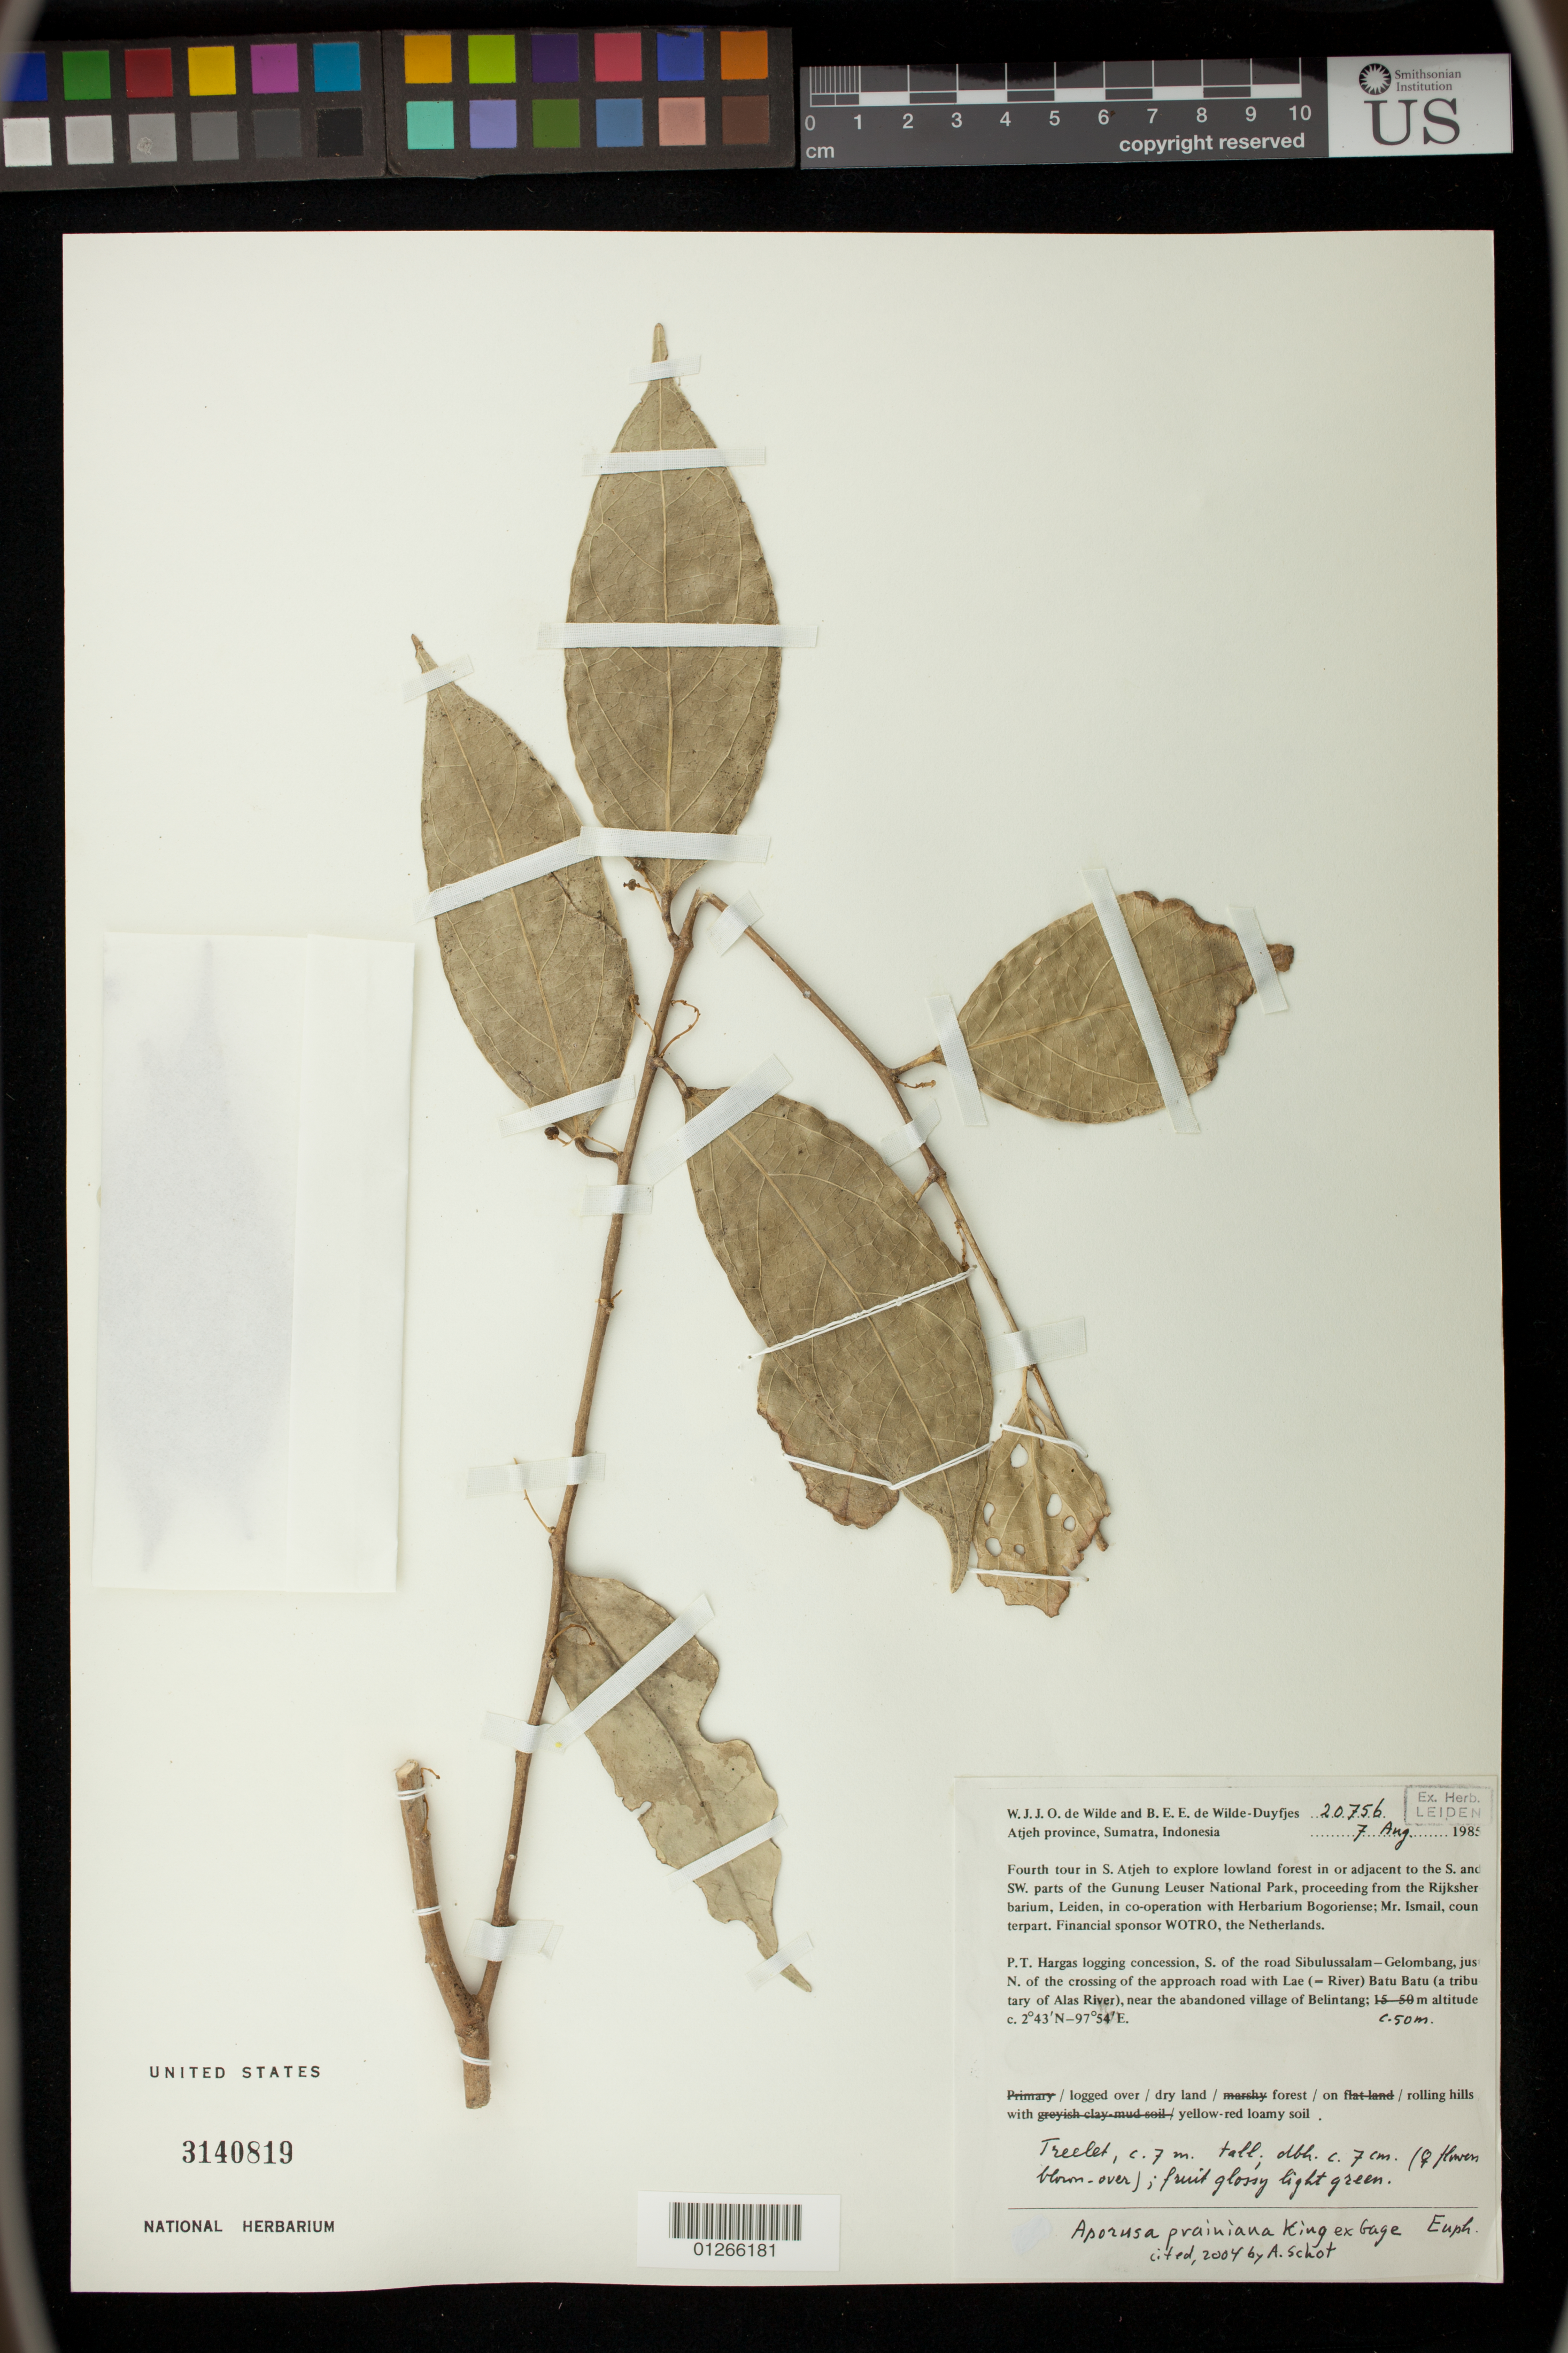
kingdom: Plantae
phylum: Tracheophyta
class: Magnoliopsida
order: Malpighiales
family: Phyllanthaceae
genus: Aporosa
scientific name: Aporosa prainiana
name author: R.M. King & Gamble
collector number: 20756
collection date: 1985-08-07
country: Indonesia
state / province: Sumatra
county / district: Aceh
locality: Atjeh province, Sumatra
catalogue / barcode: US 3140819